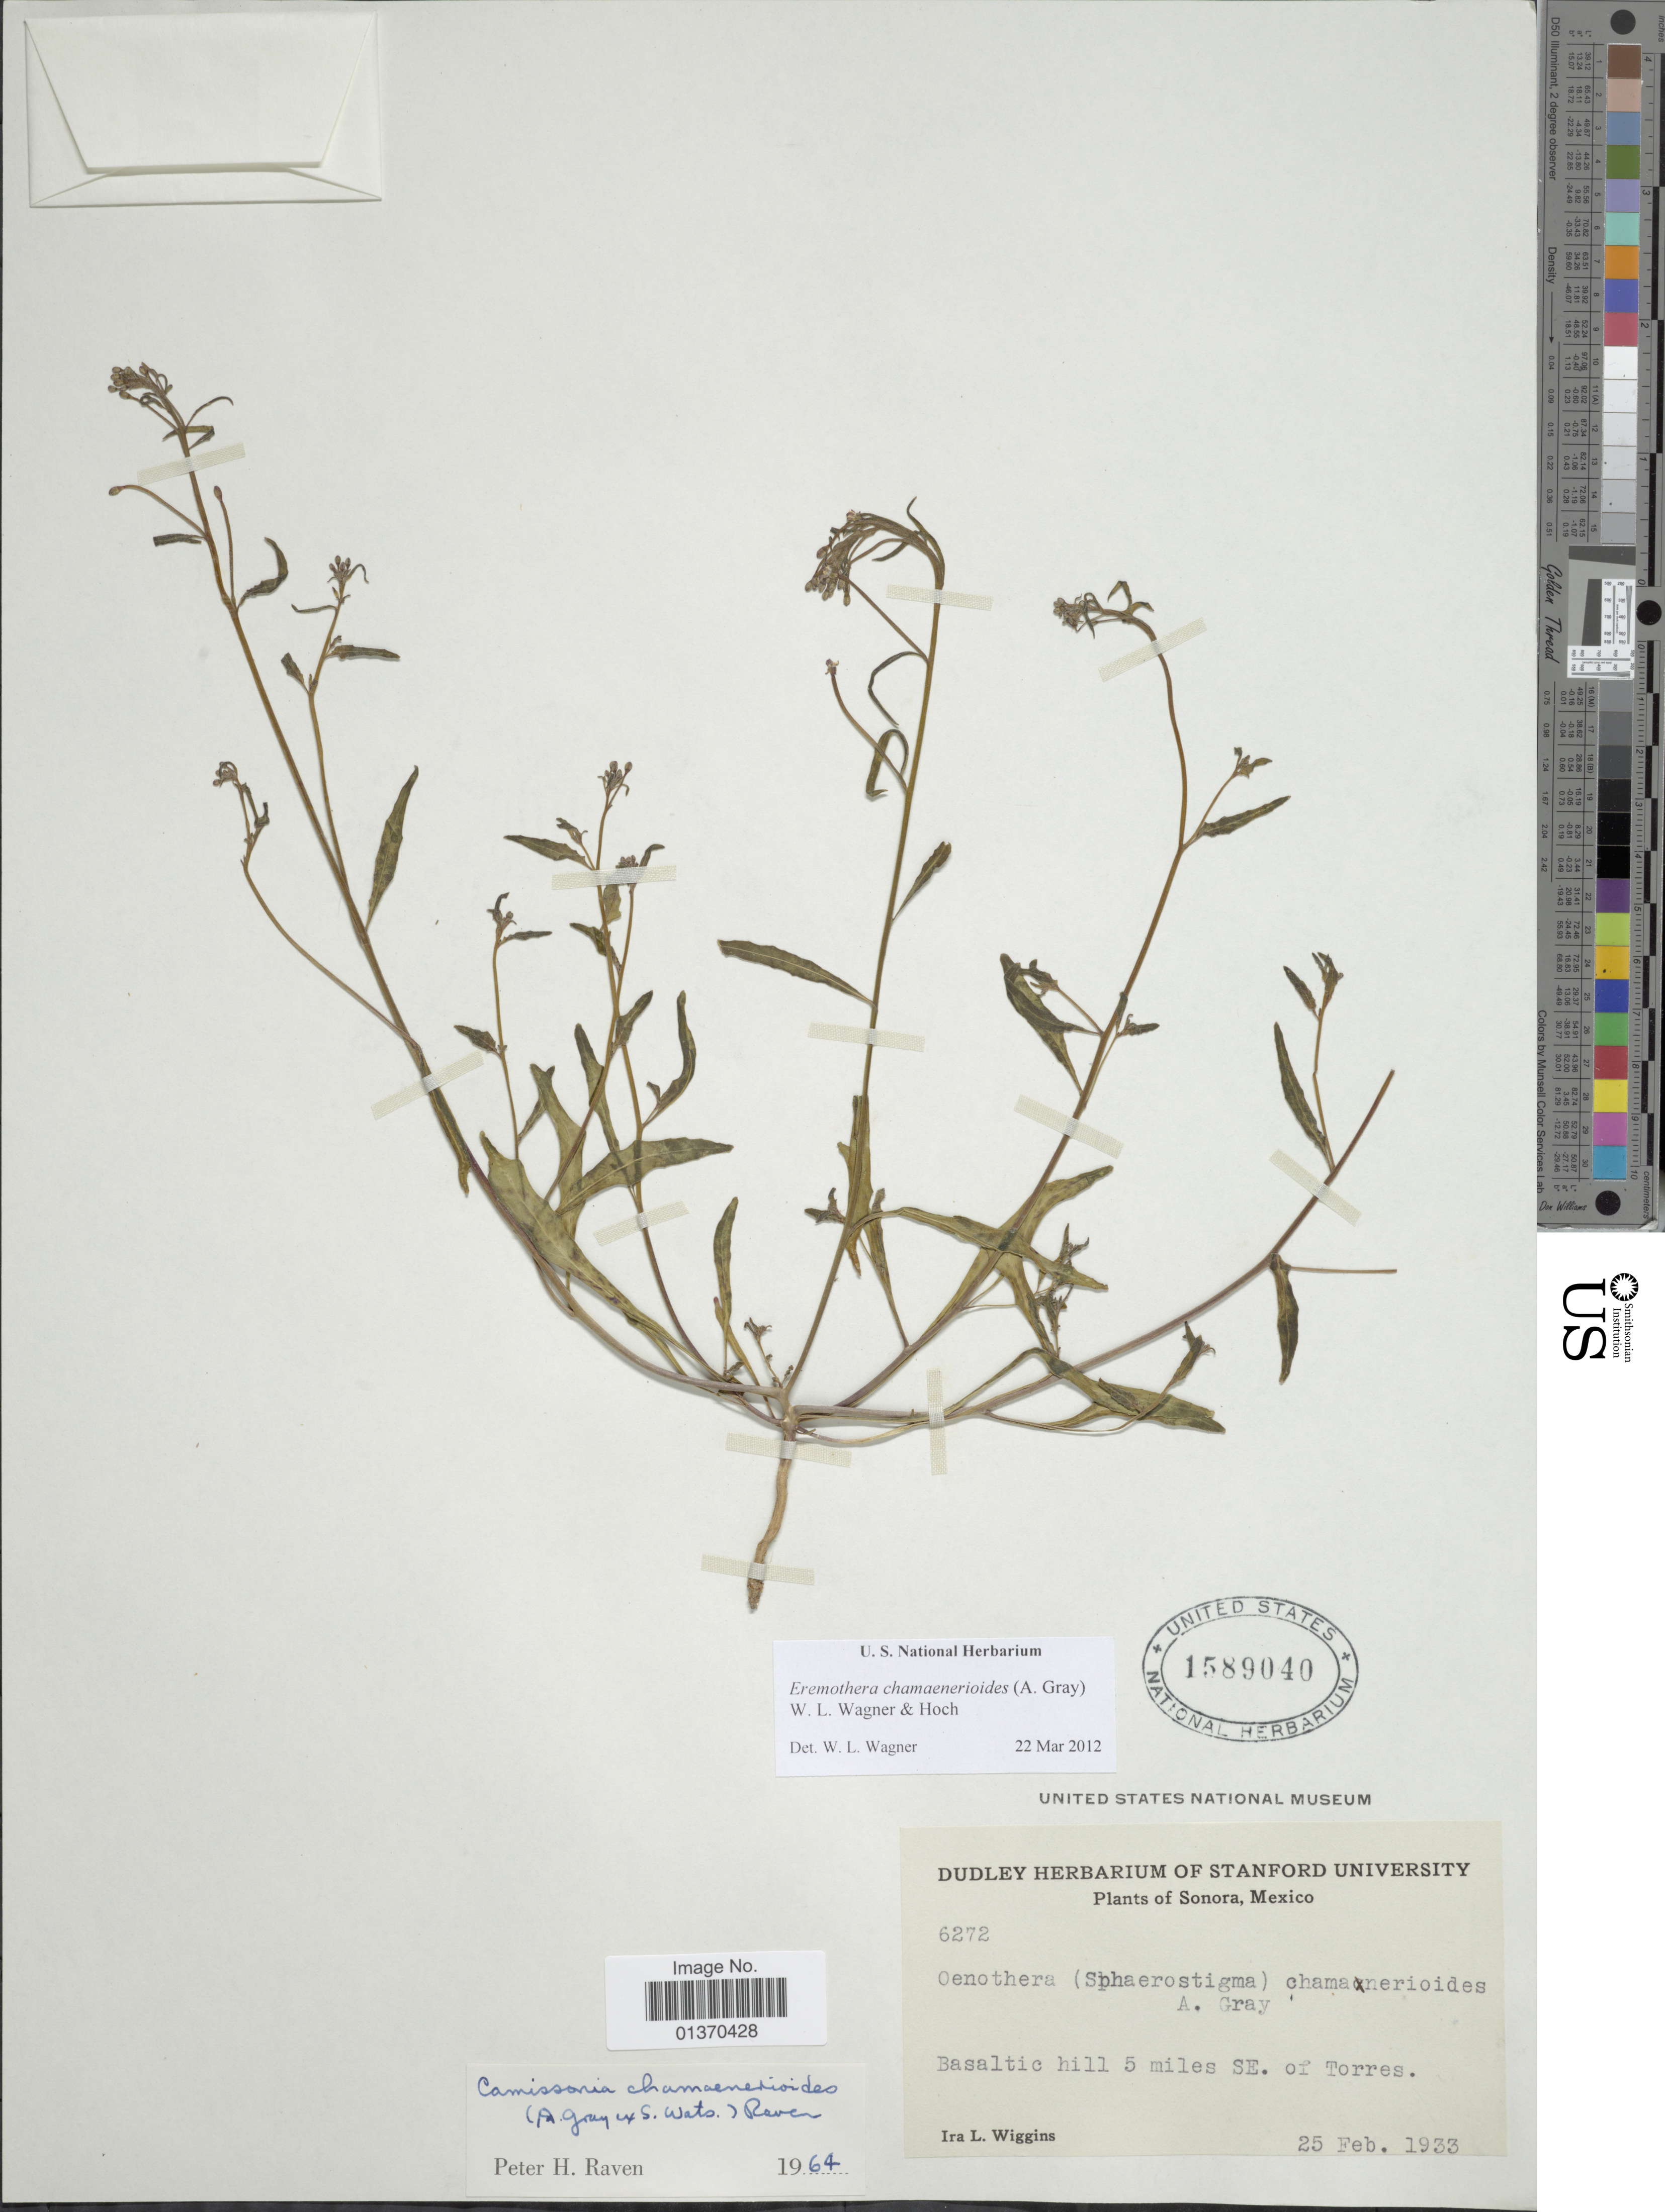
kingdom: Plantae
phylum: Tracheophyta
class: Magnoliopsida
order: Myrtales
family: Onagraceae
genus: Eremothera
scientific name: Eremothera chamaenerioides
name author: (A. Gray) W.L. Wagner & Hoch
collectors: I. L. Wiggins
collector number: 6272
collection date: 1933-02-25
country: Mexico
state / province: Sonora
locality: Basaltic hill 5 miles SE. of Torres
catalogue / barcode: US 1589040